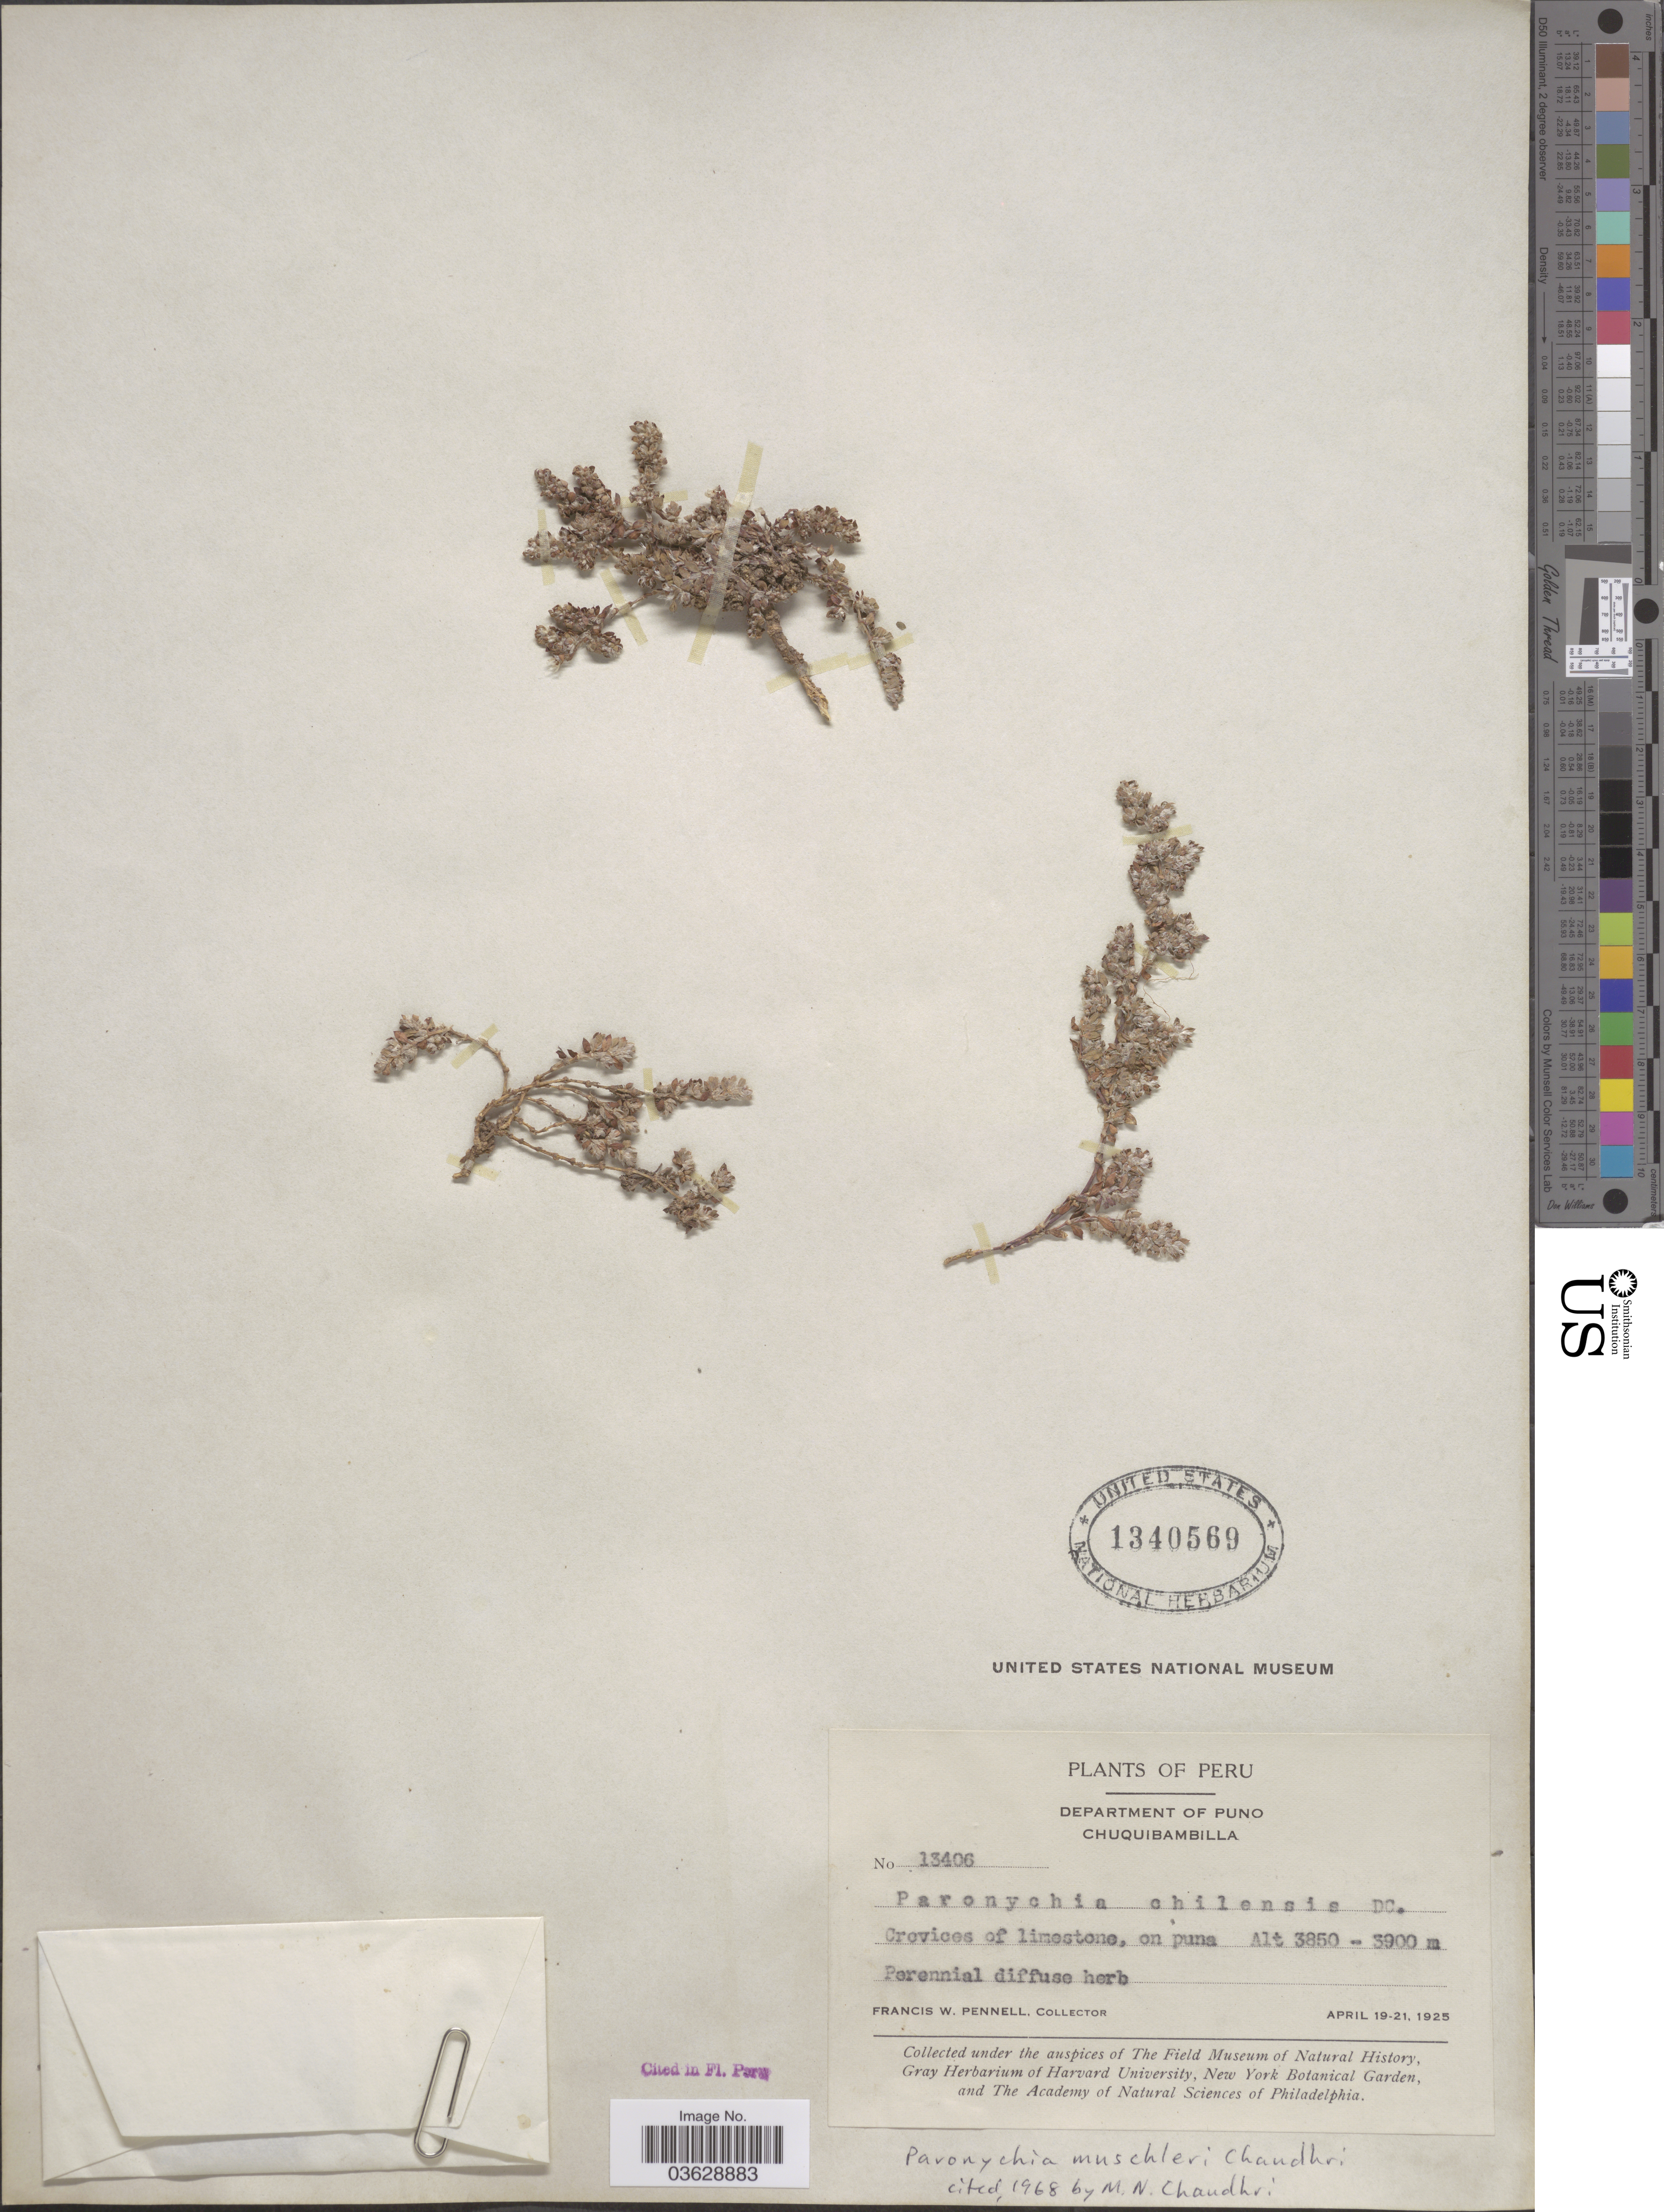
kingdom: Plantae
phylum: Tracheophyta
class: Magnoliopsida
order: Caryophyllales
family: Caryophyllaceae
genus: Paronychia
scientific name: Paronychia muschleri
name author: Chaudhri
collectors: F. W. Pennell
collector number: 13406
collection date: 1925-04-19/1925-04-21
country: Peru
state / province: Puno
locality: Department of Puno. Chuquibambilla. On puna.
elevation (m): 3850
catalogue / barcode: US 1340569